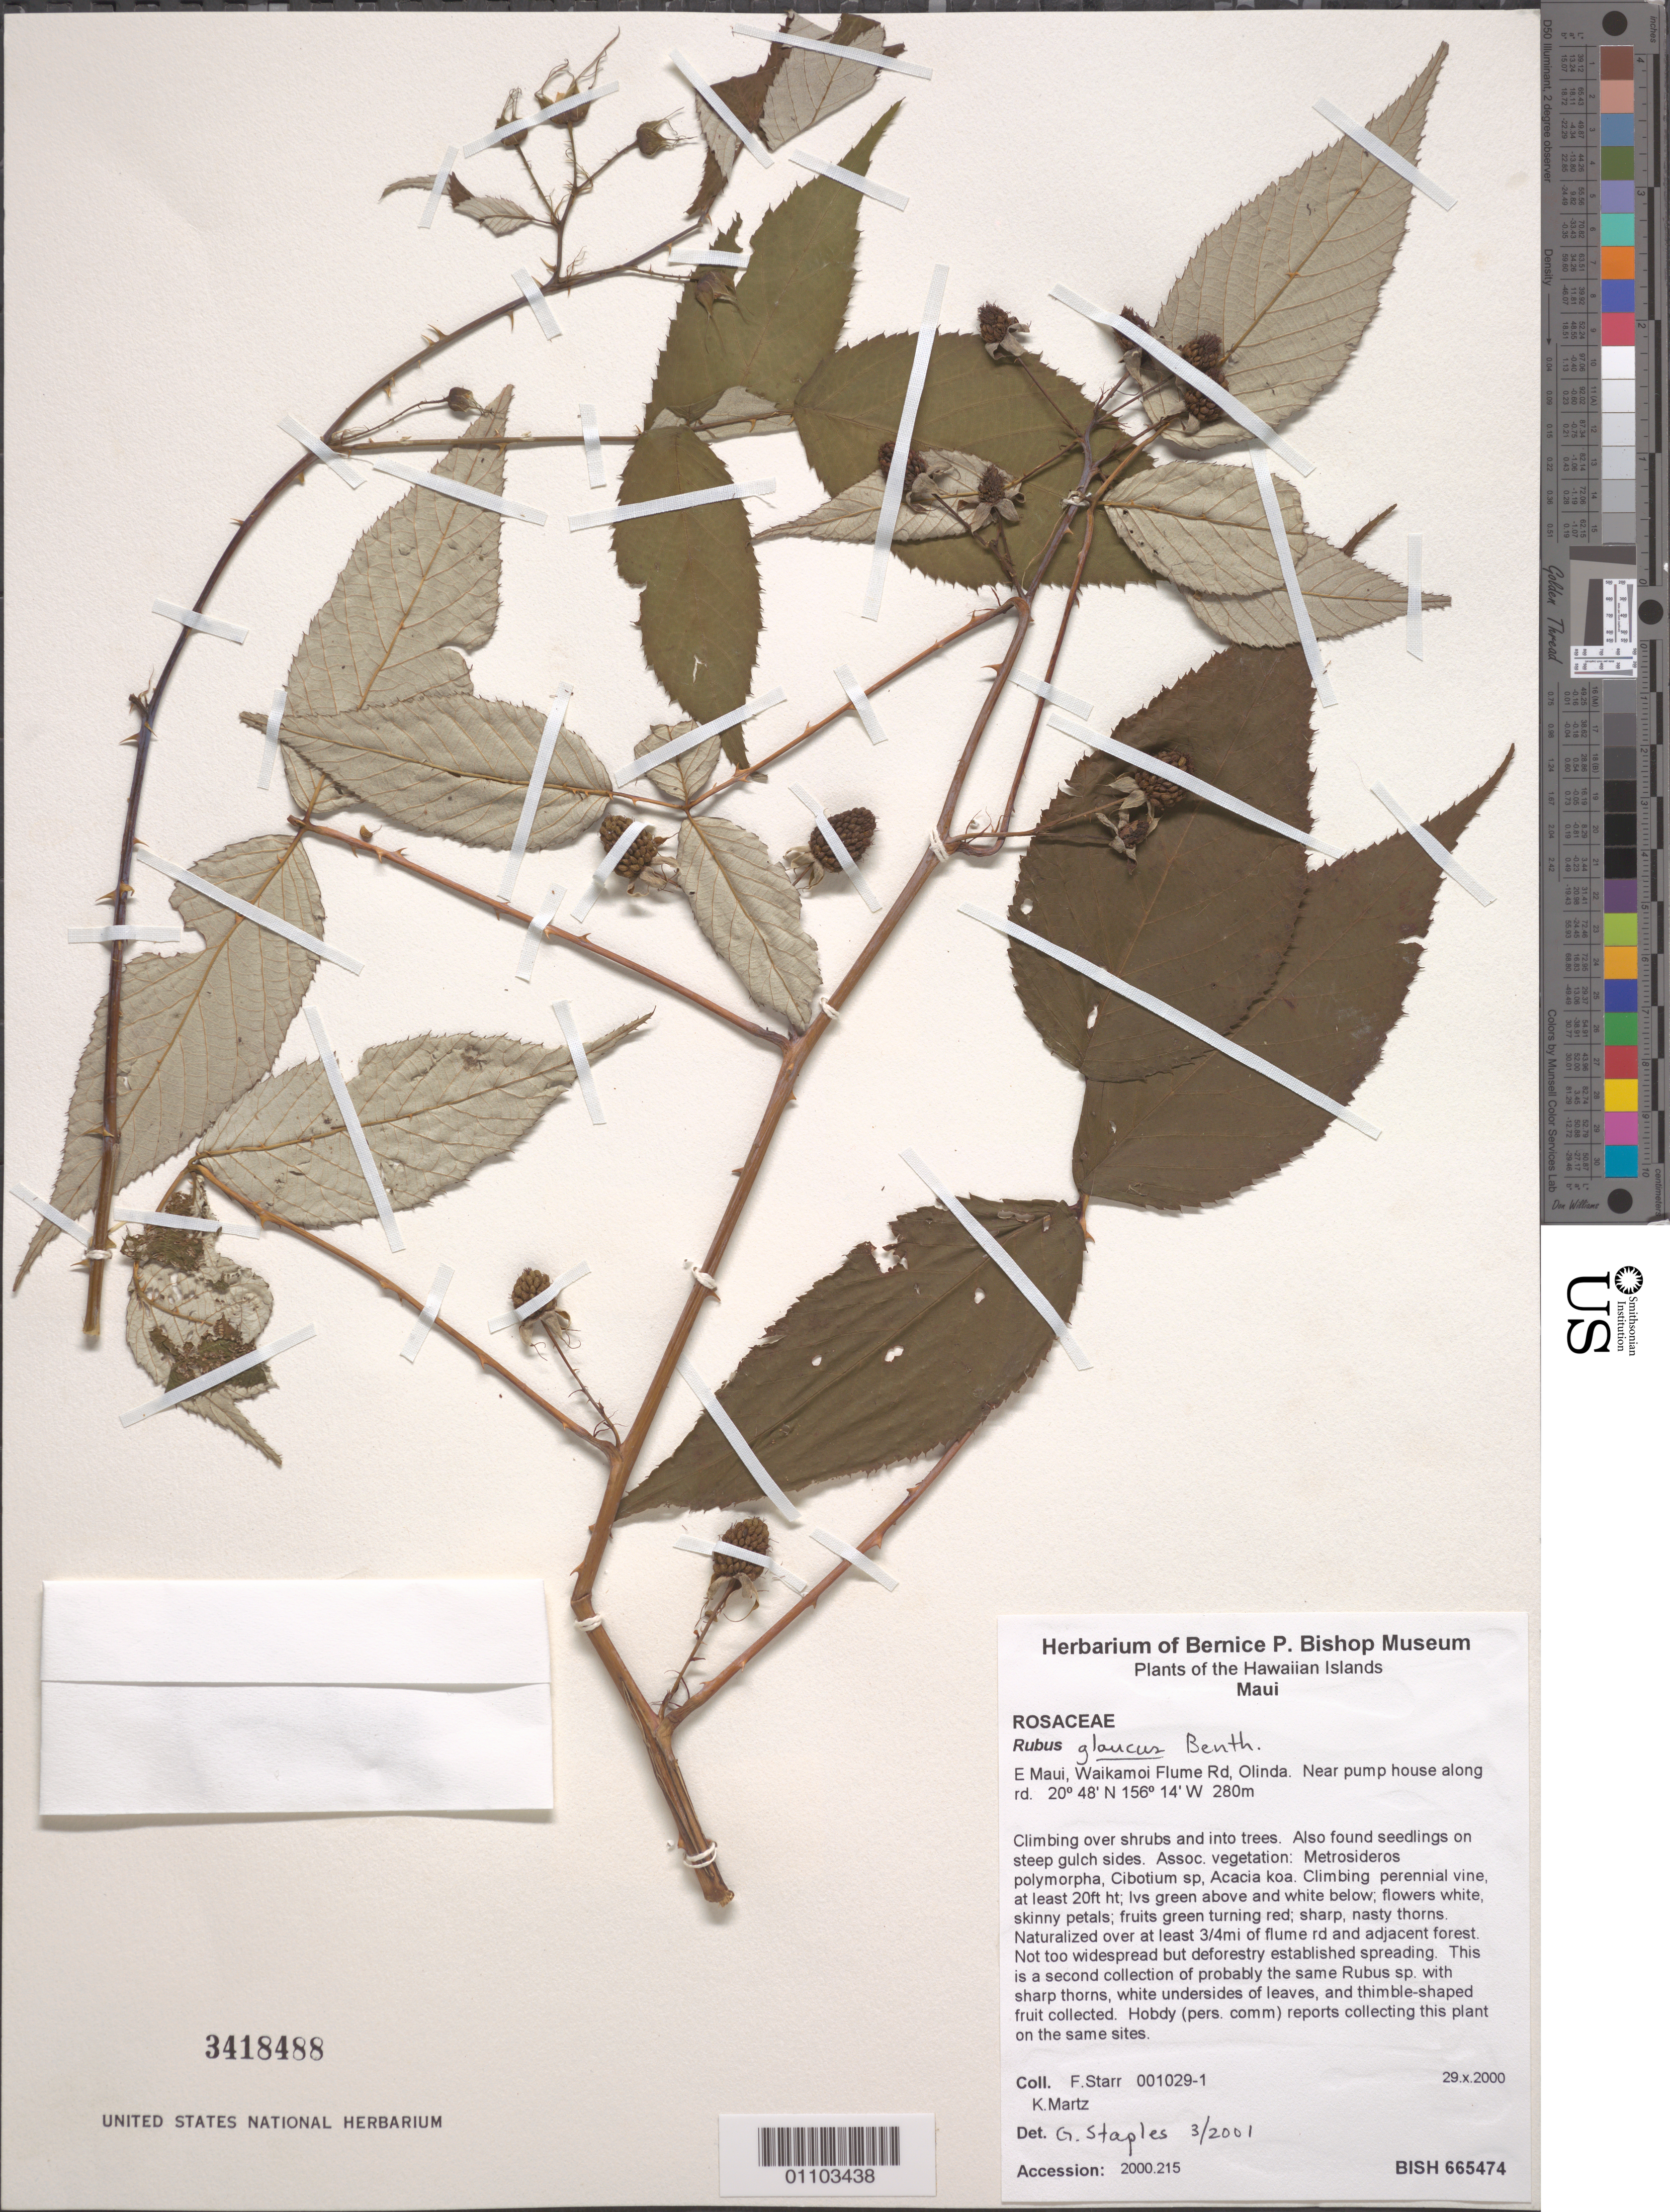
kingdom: Plantae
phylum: Tracheophyta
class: Magnoliopsida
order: Rosales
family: Rosaceae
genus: Rubus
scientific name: Rubus glaucus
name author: Benth.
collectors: F. Starr & K. Martz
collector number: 001029-1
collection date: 2000-12-29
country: United States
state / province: Hawaii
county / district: Maui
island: Maui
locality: Waikamoi Flume rd, Olinda, near pump house.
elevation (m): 280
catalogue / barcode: US 3418488